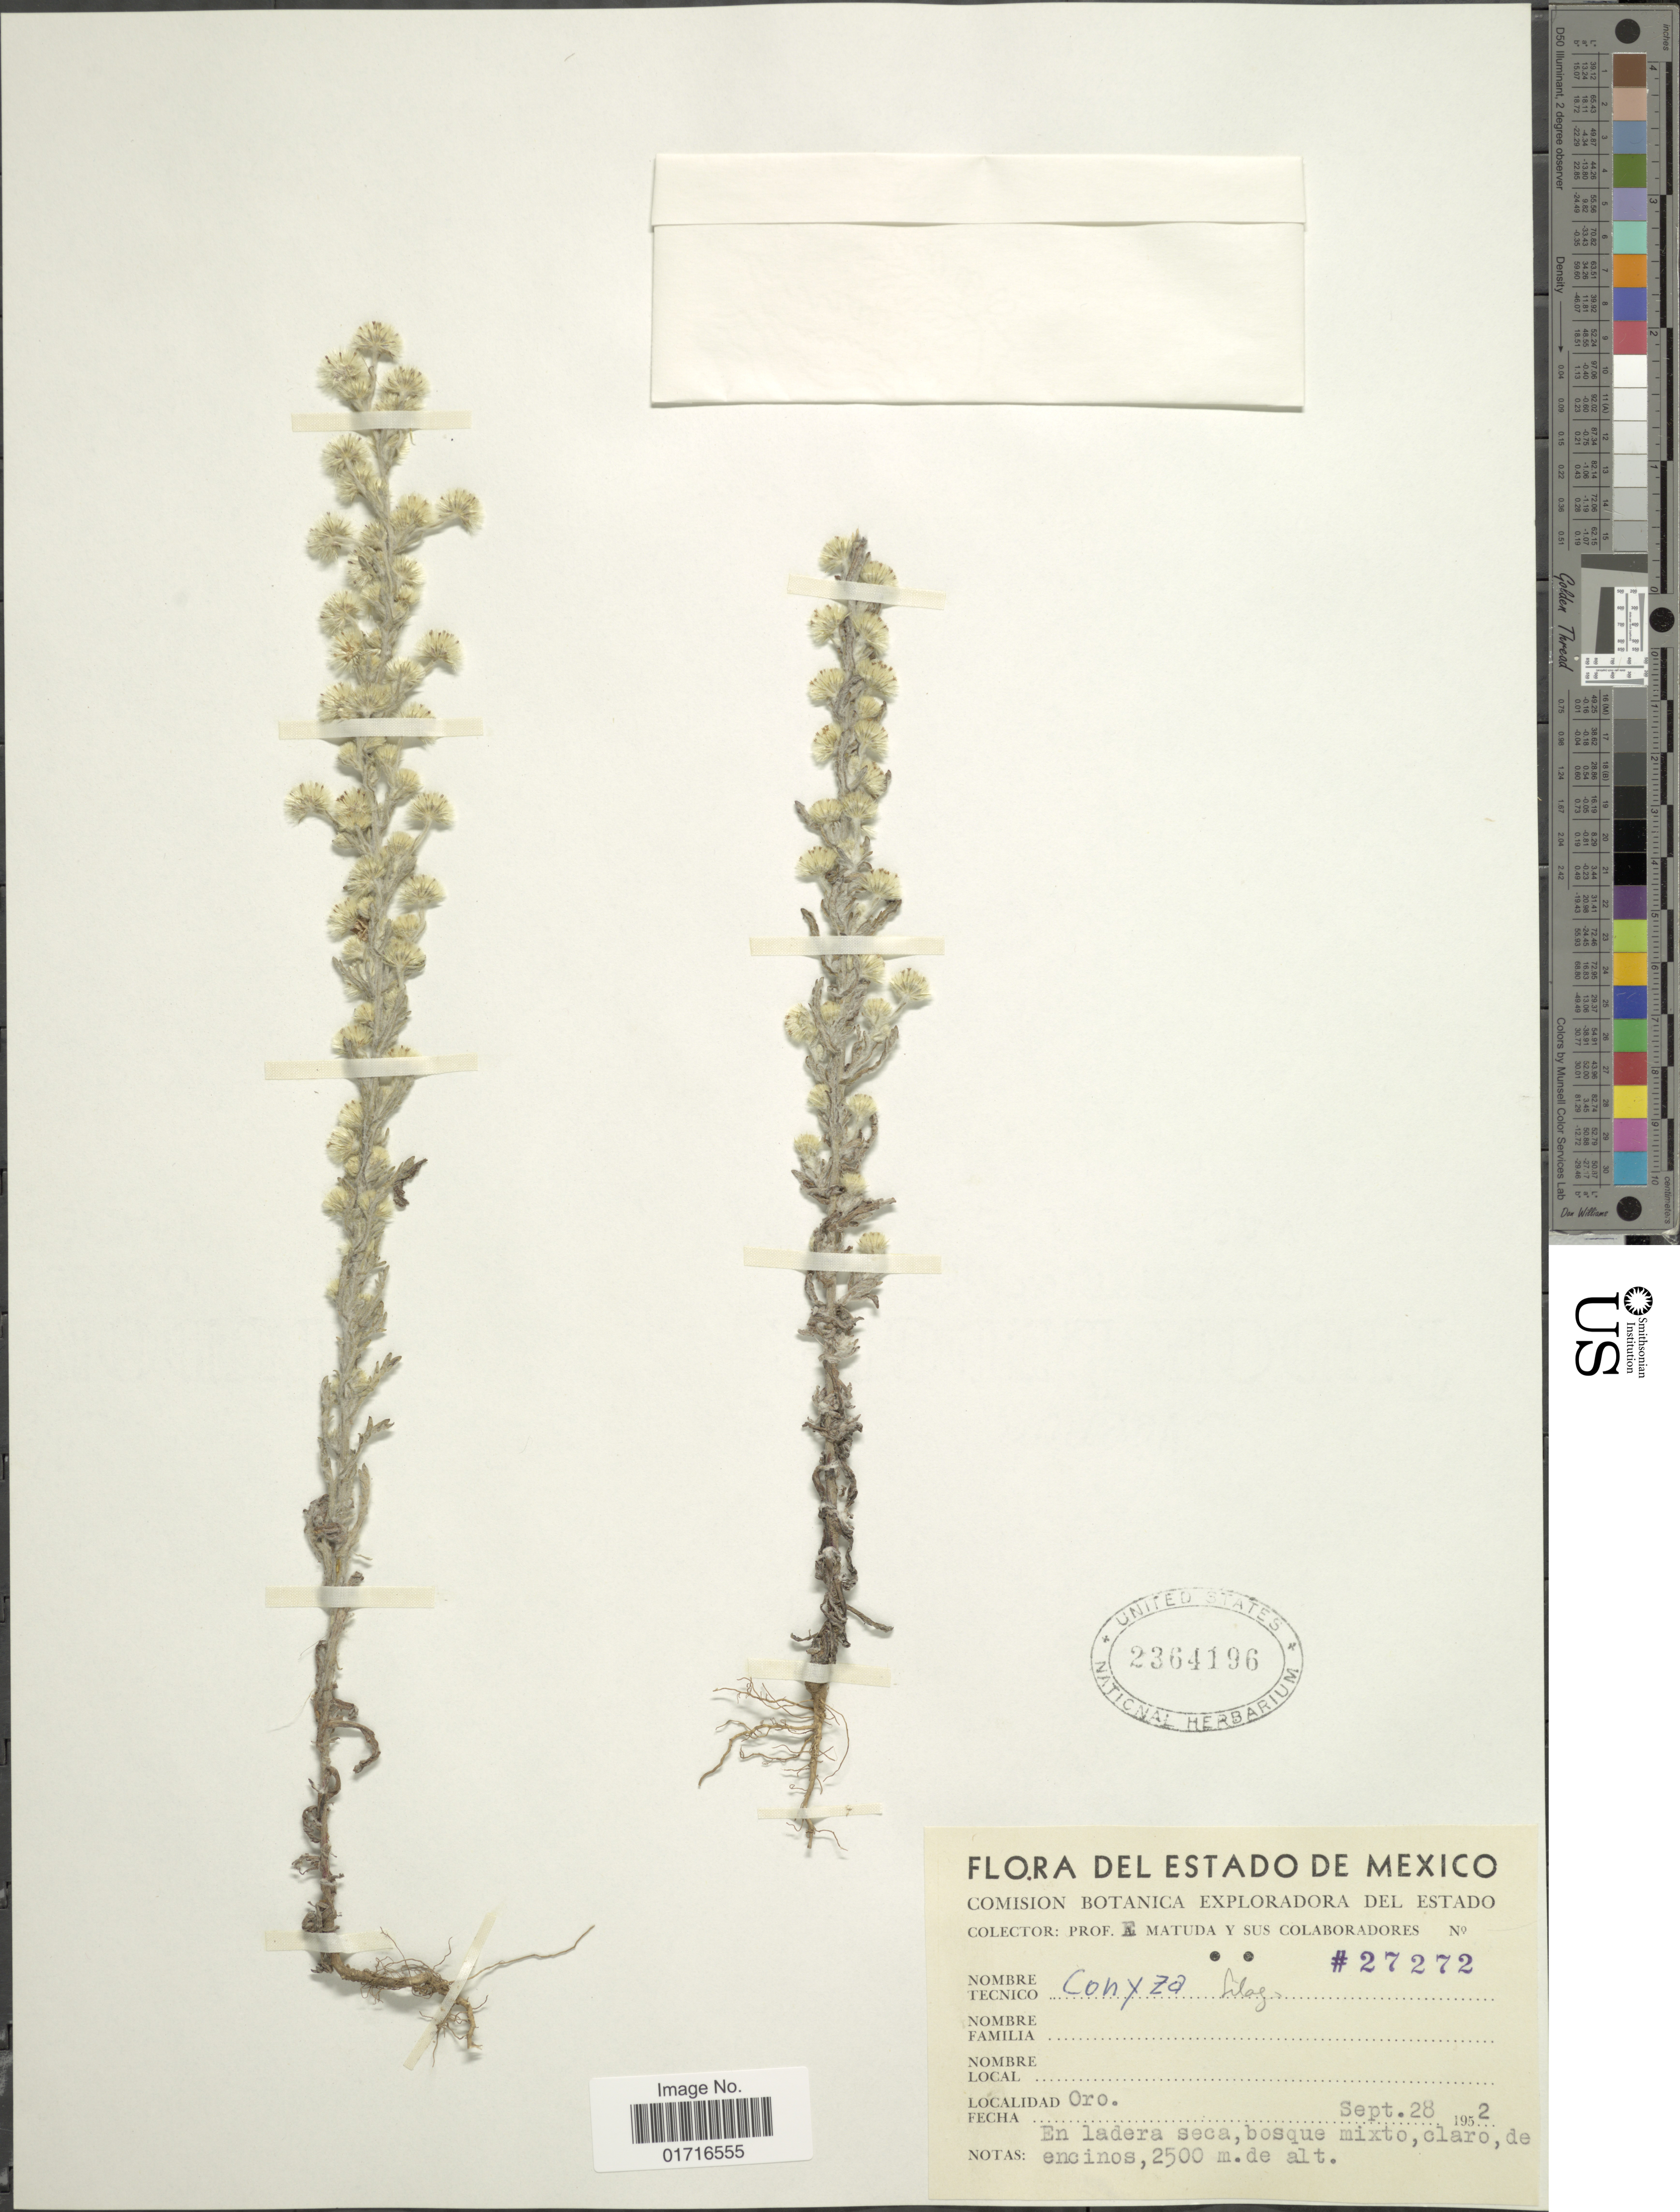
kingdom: Plantae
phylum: Tracheophyta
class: Magnoliopsida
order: Asterales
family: Asteraceae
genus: Conyza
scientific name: Conyza filaginoides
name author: (DC.) Hieron.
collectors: E. Matuda & et al.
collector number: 27272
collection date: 1952-09-28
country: Mexico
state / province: México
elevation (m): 2500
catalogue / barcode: US 2364196